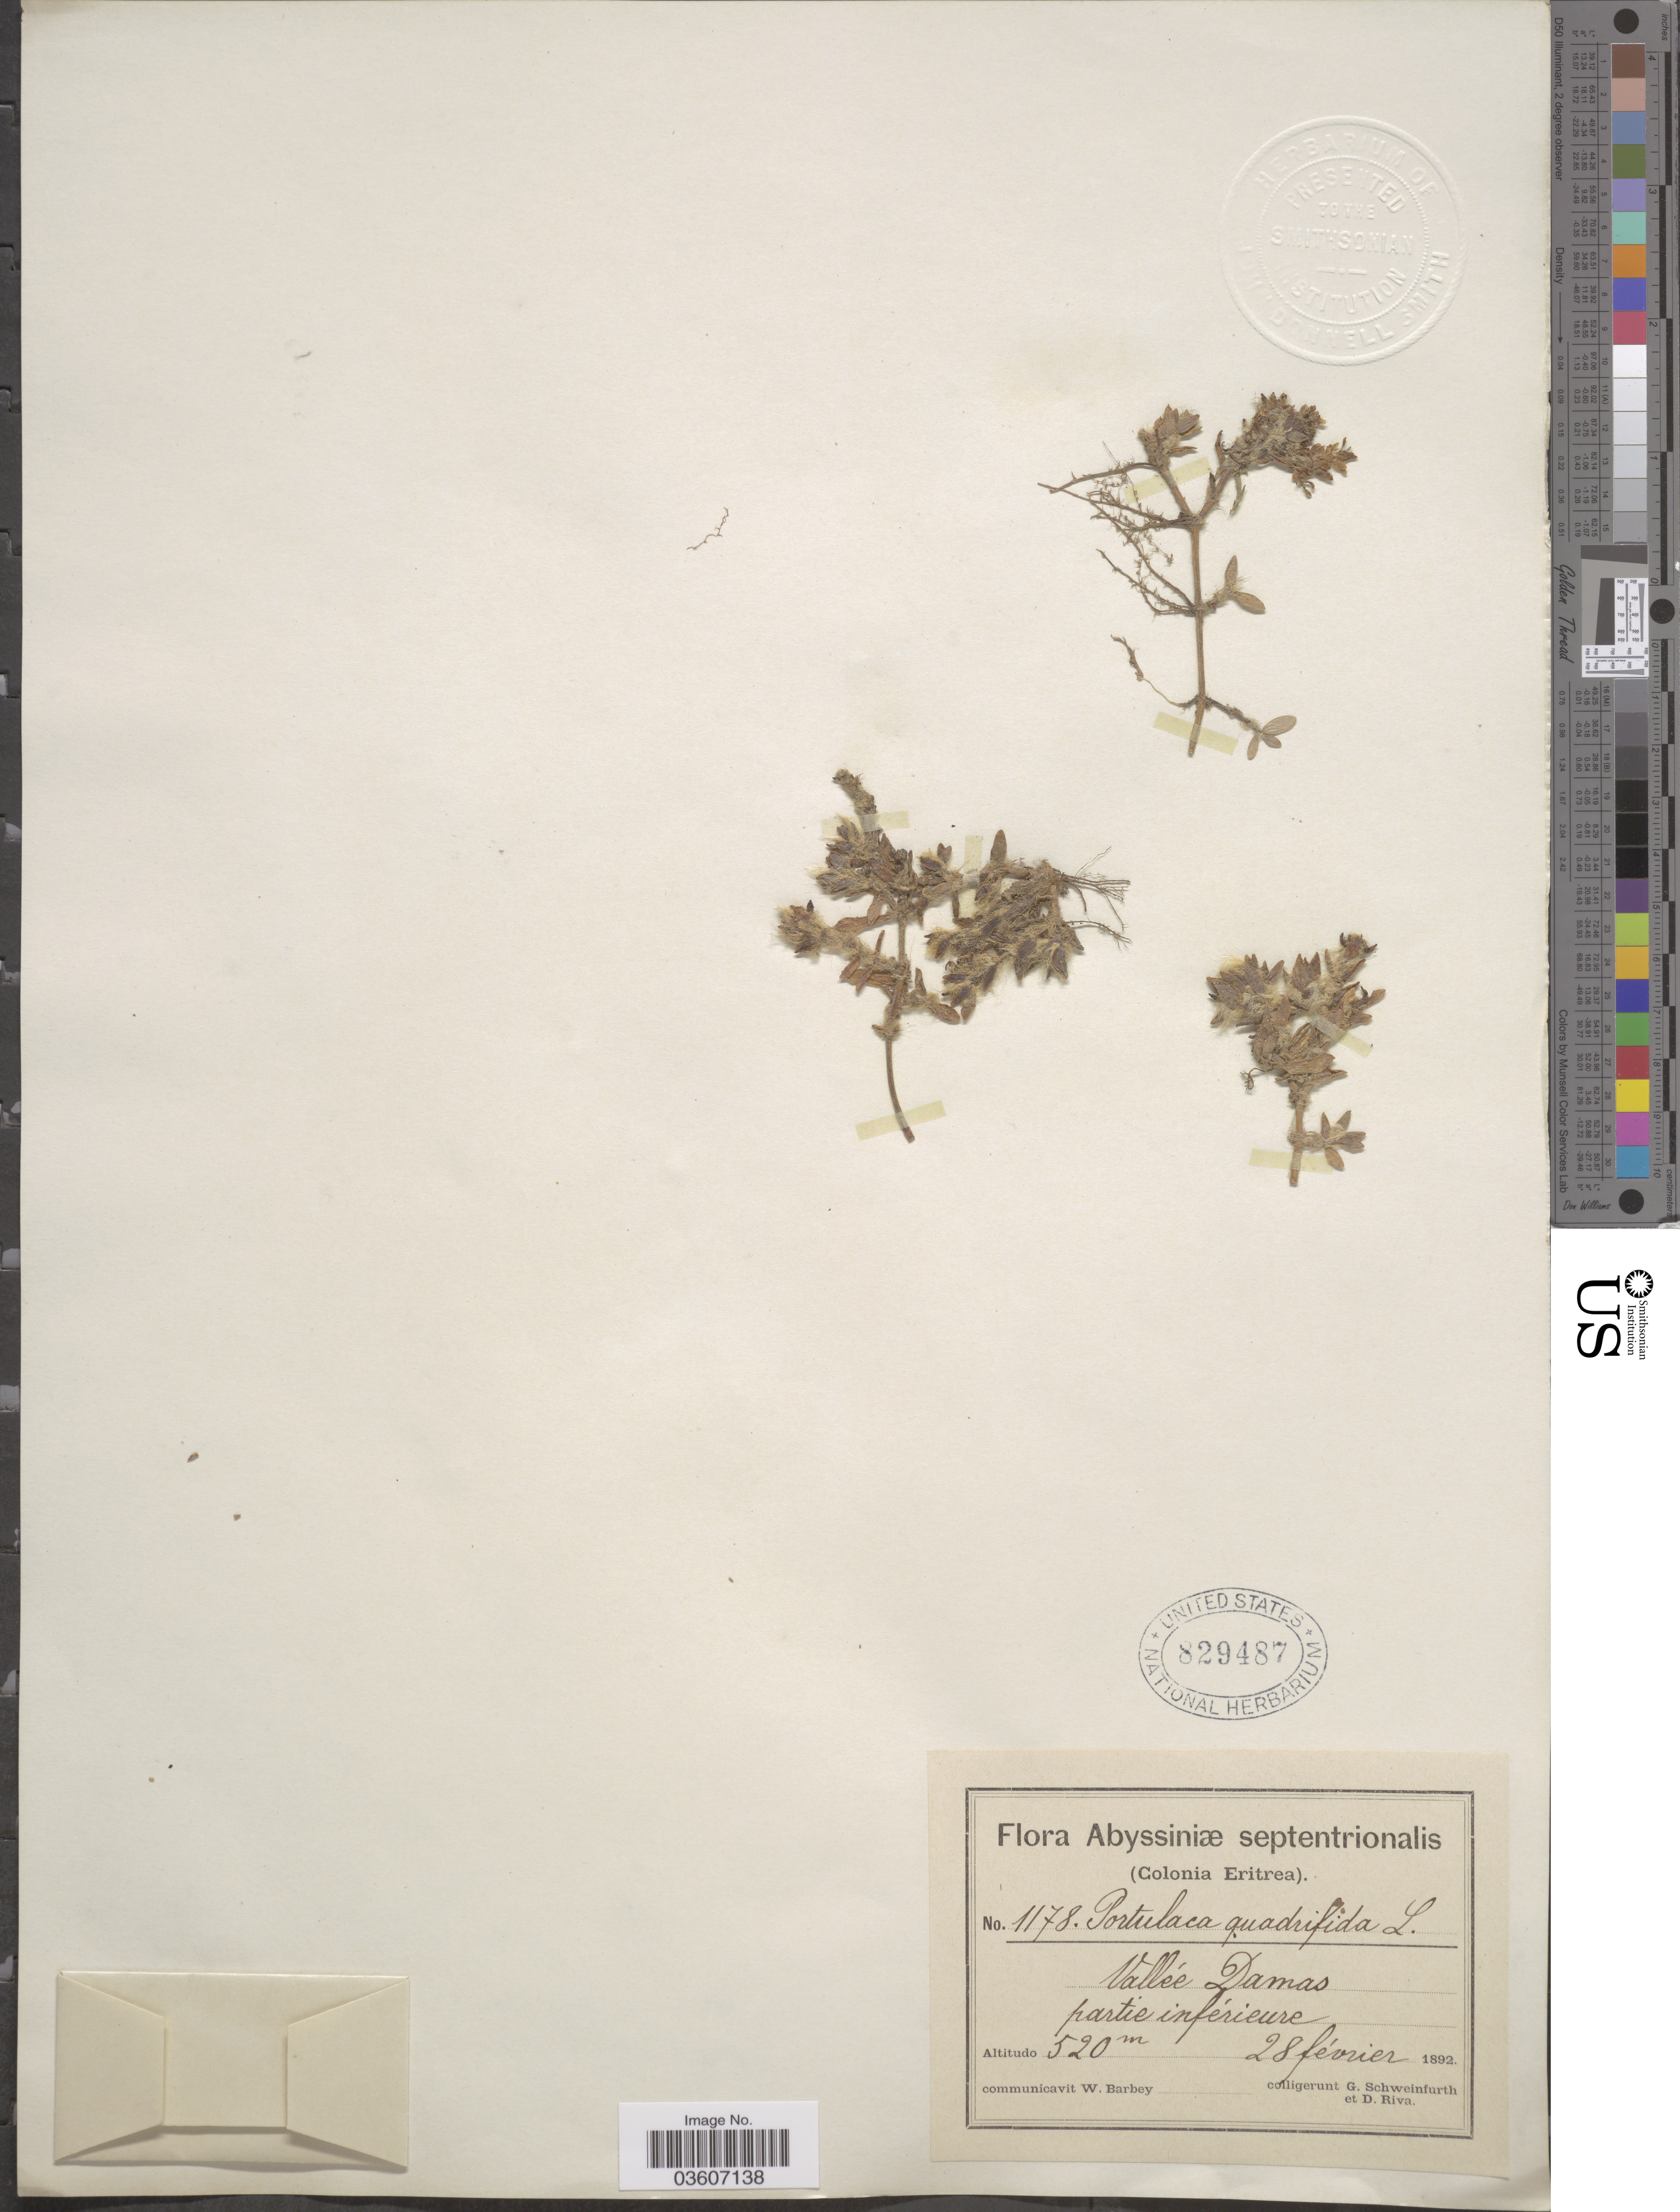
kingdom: Plantae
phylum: Tracheophyta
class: Magnoliopsida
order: Caryophyllales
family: Portulacaceae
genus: Portulaca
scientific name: Portulaca quadrifida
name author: L.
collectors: G. A. Schweinfurth (herbarium) & D. Riva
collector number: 1178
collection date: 1892-02-28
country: Ethiopia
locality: Abyssiniæ septentrionalis (Colonia Eritrea). Vallée Damas partie inférieure.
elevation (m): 520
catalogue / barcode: US 829487